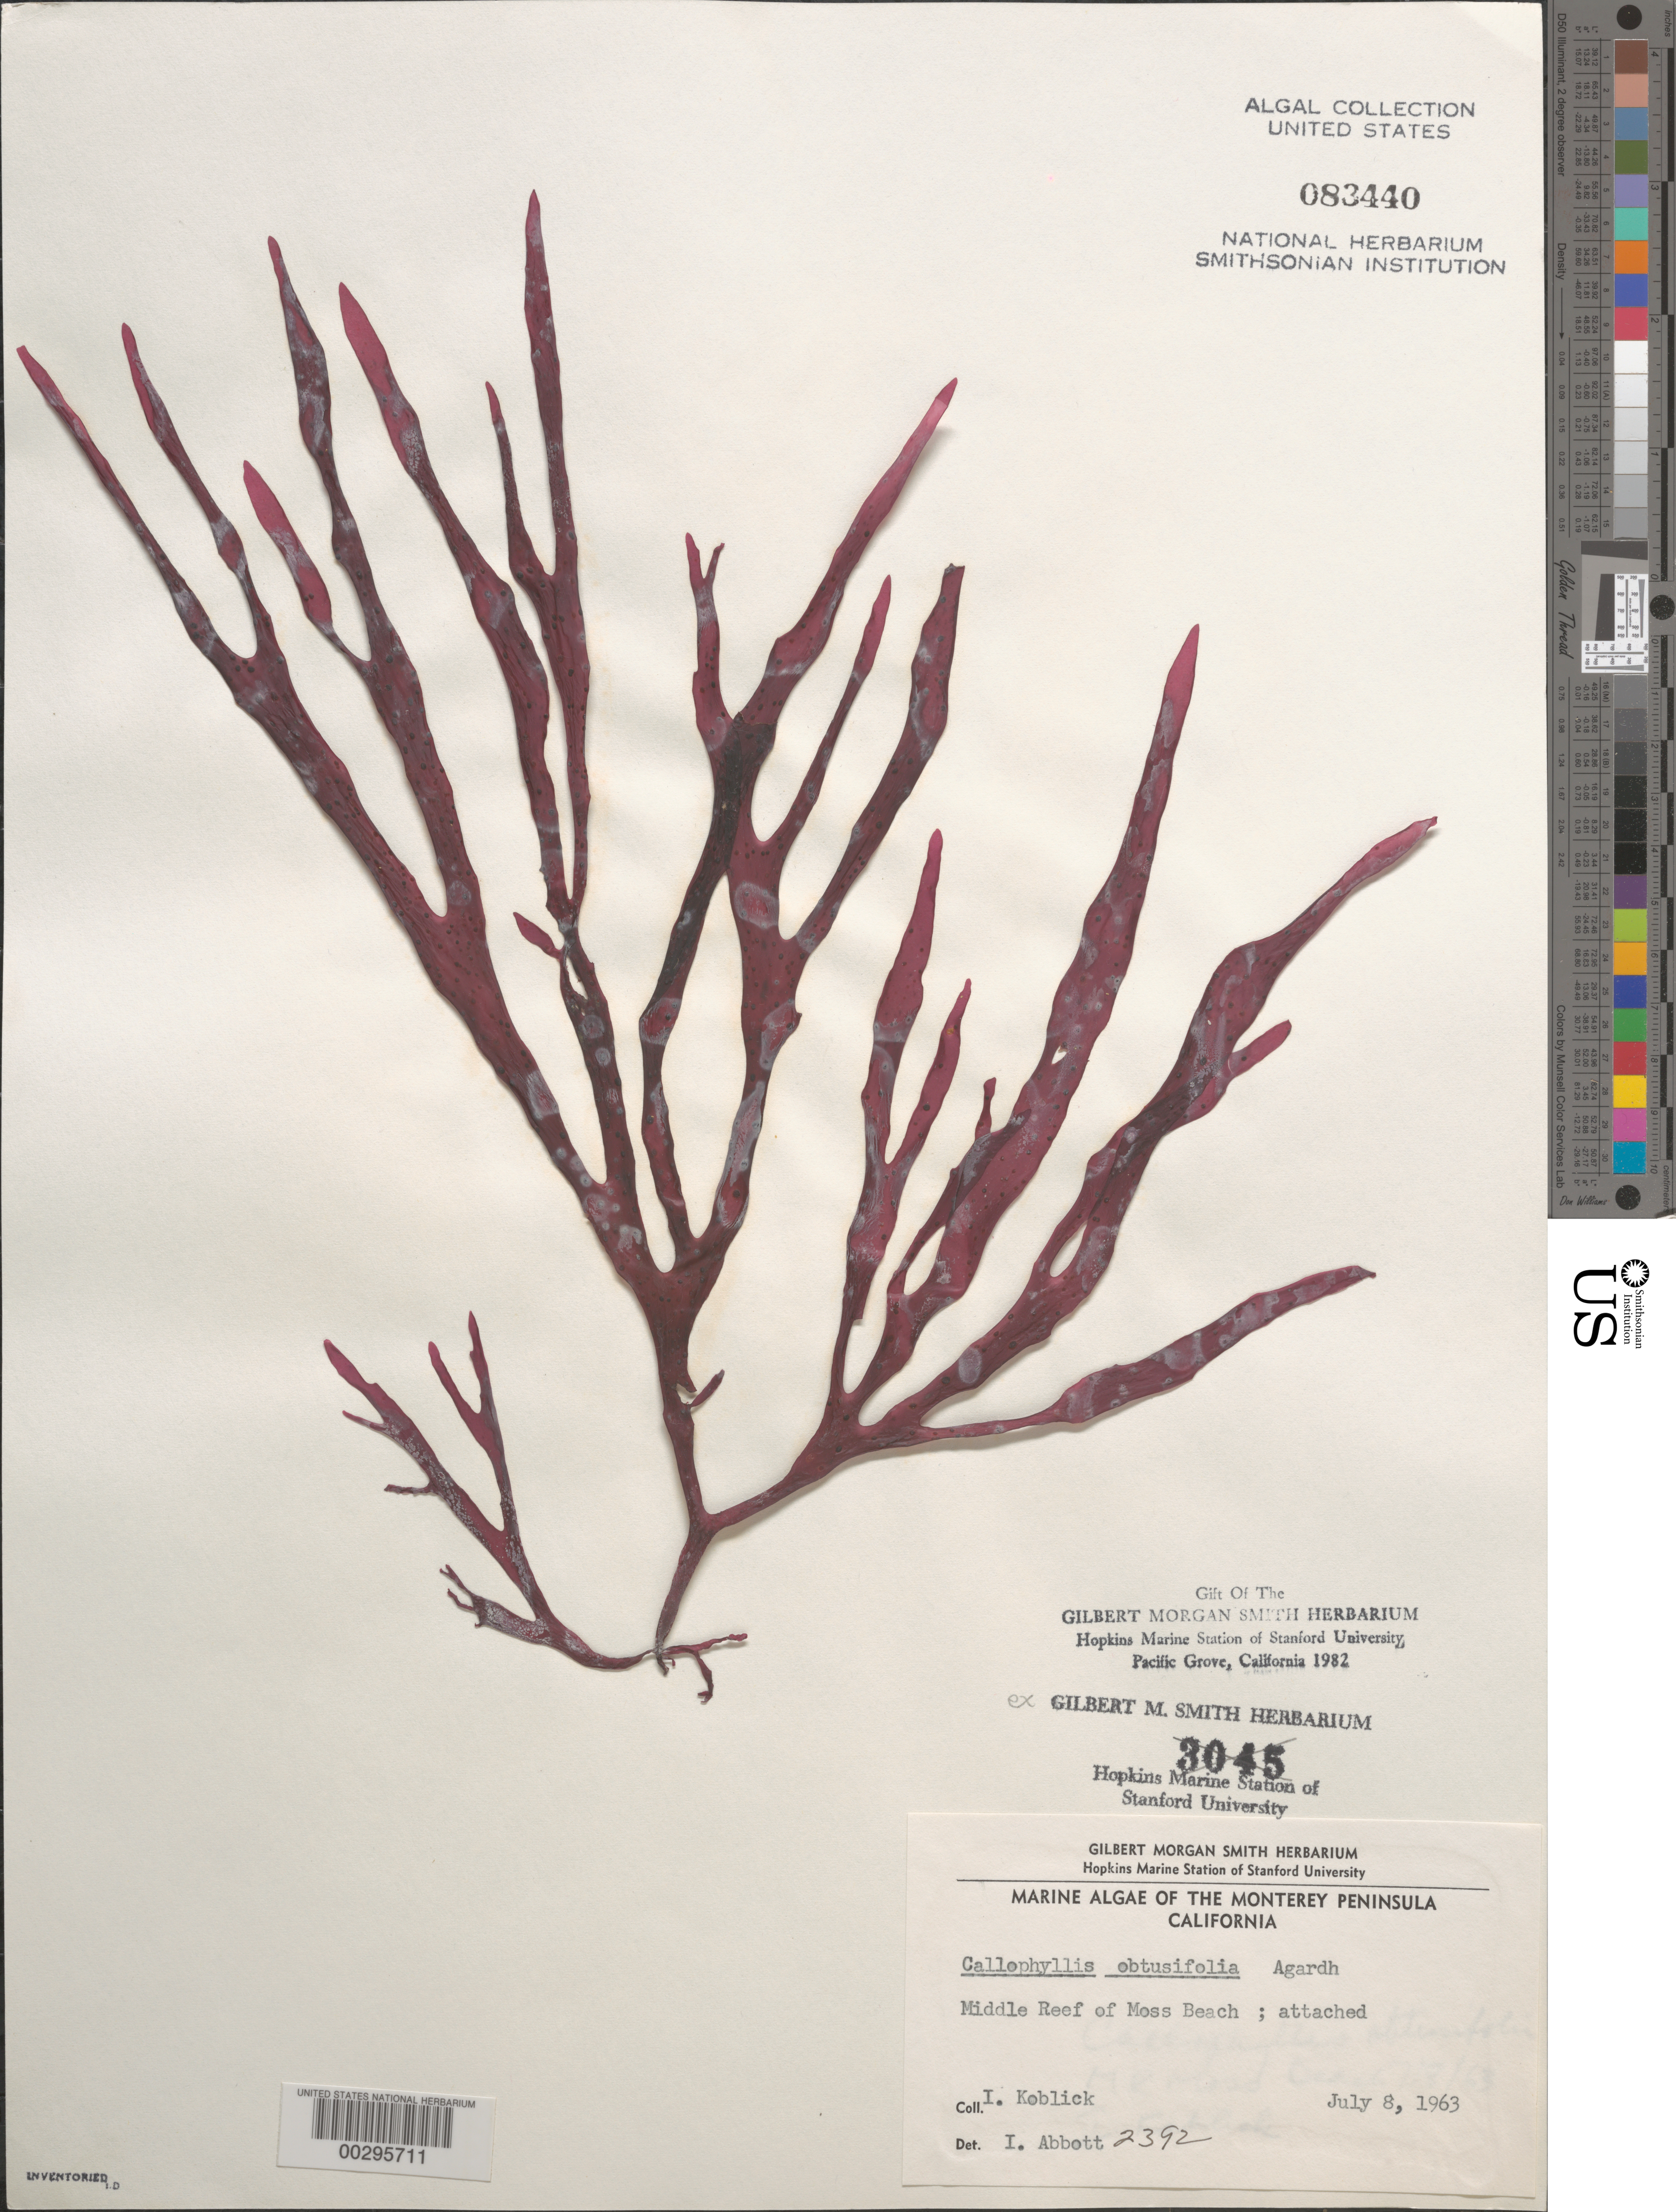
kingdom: Plantae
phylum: Rhodophyta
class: Florideophyceae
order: Gigartinales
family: Kallymeniaceae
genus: Callophyllis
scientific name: Callophyllis obtusifolia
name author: J. Agardh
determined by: Abbott, Isabella A.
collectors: I. Koblick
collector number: IAA 2392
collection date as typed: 08 Jul 1963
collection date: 1963-07-08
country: United States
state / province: California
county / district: Monterey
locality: Middle Reef of Moss Beach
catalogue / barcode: US 83440